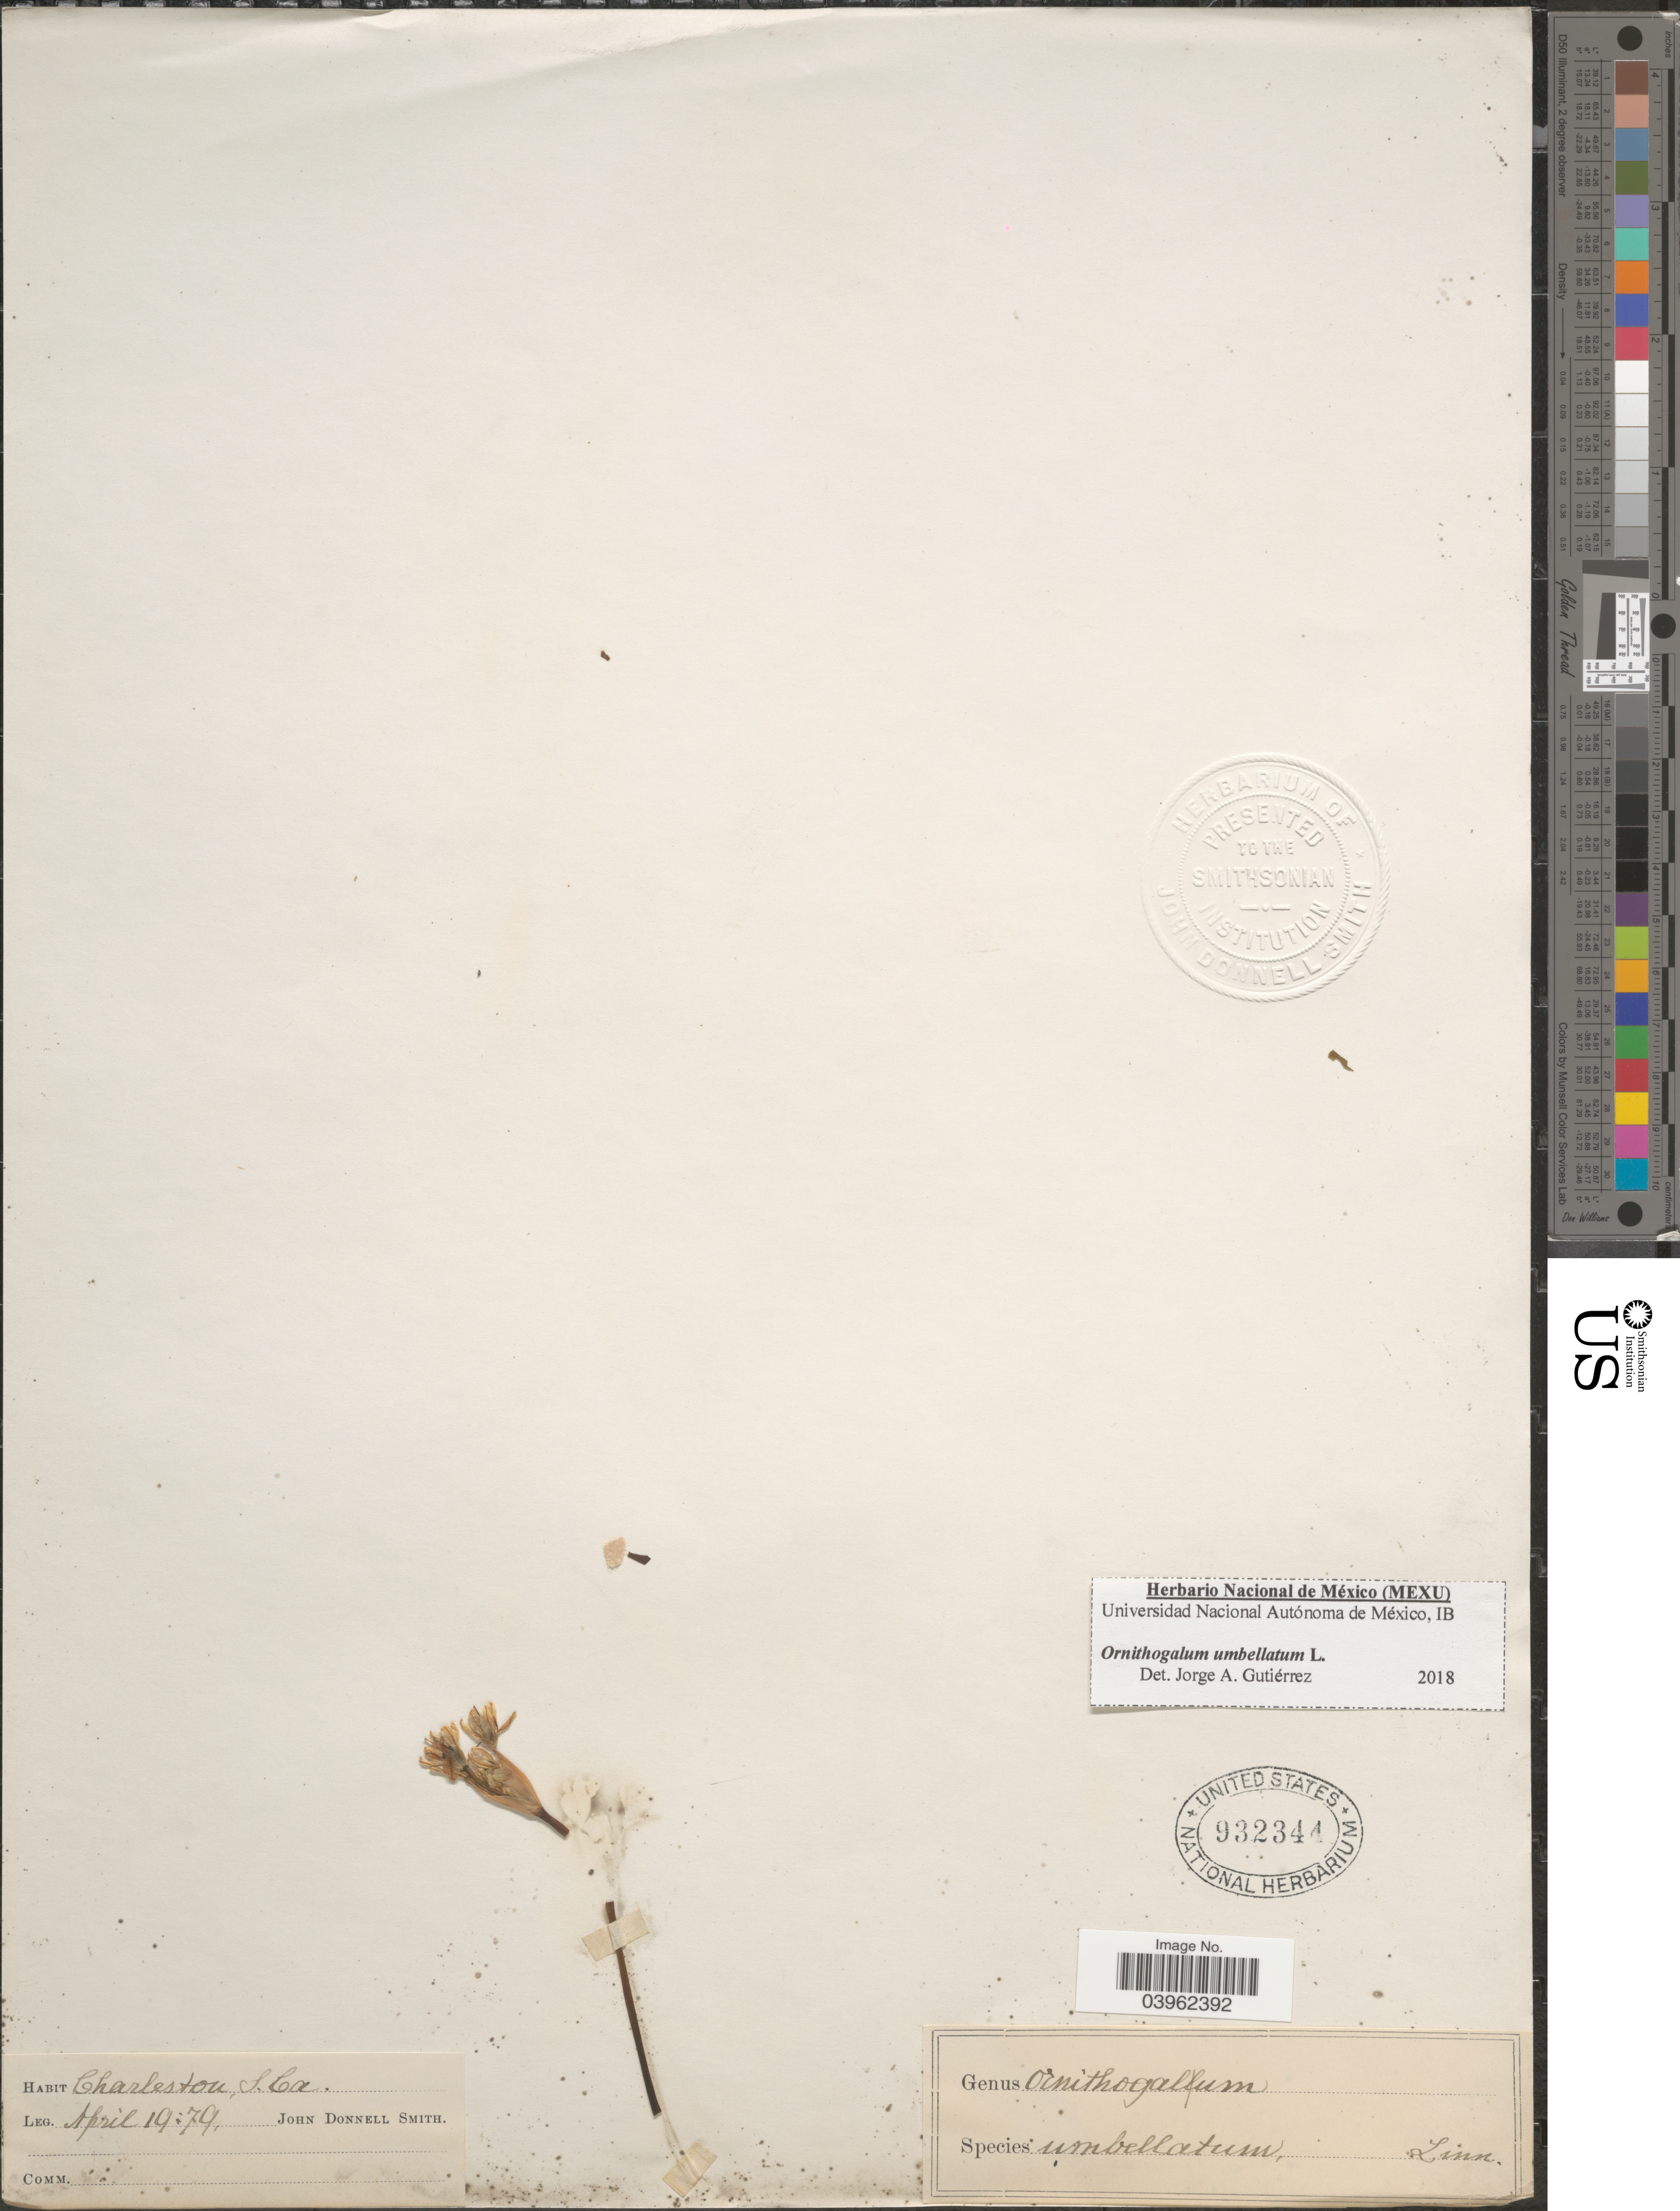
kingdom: Plantae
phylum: Tracheophyta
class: Liliopsida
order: Asparagales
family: Asparagaceae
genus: Ornithogalum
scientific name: Ornithogalum umbellatum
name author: L.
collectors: J. Donnell Smith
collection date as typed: Transcribed d/m/y: 19/4/79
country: United States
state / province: South Carolina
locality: Charleston.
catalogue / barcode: US 932344